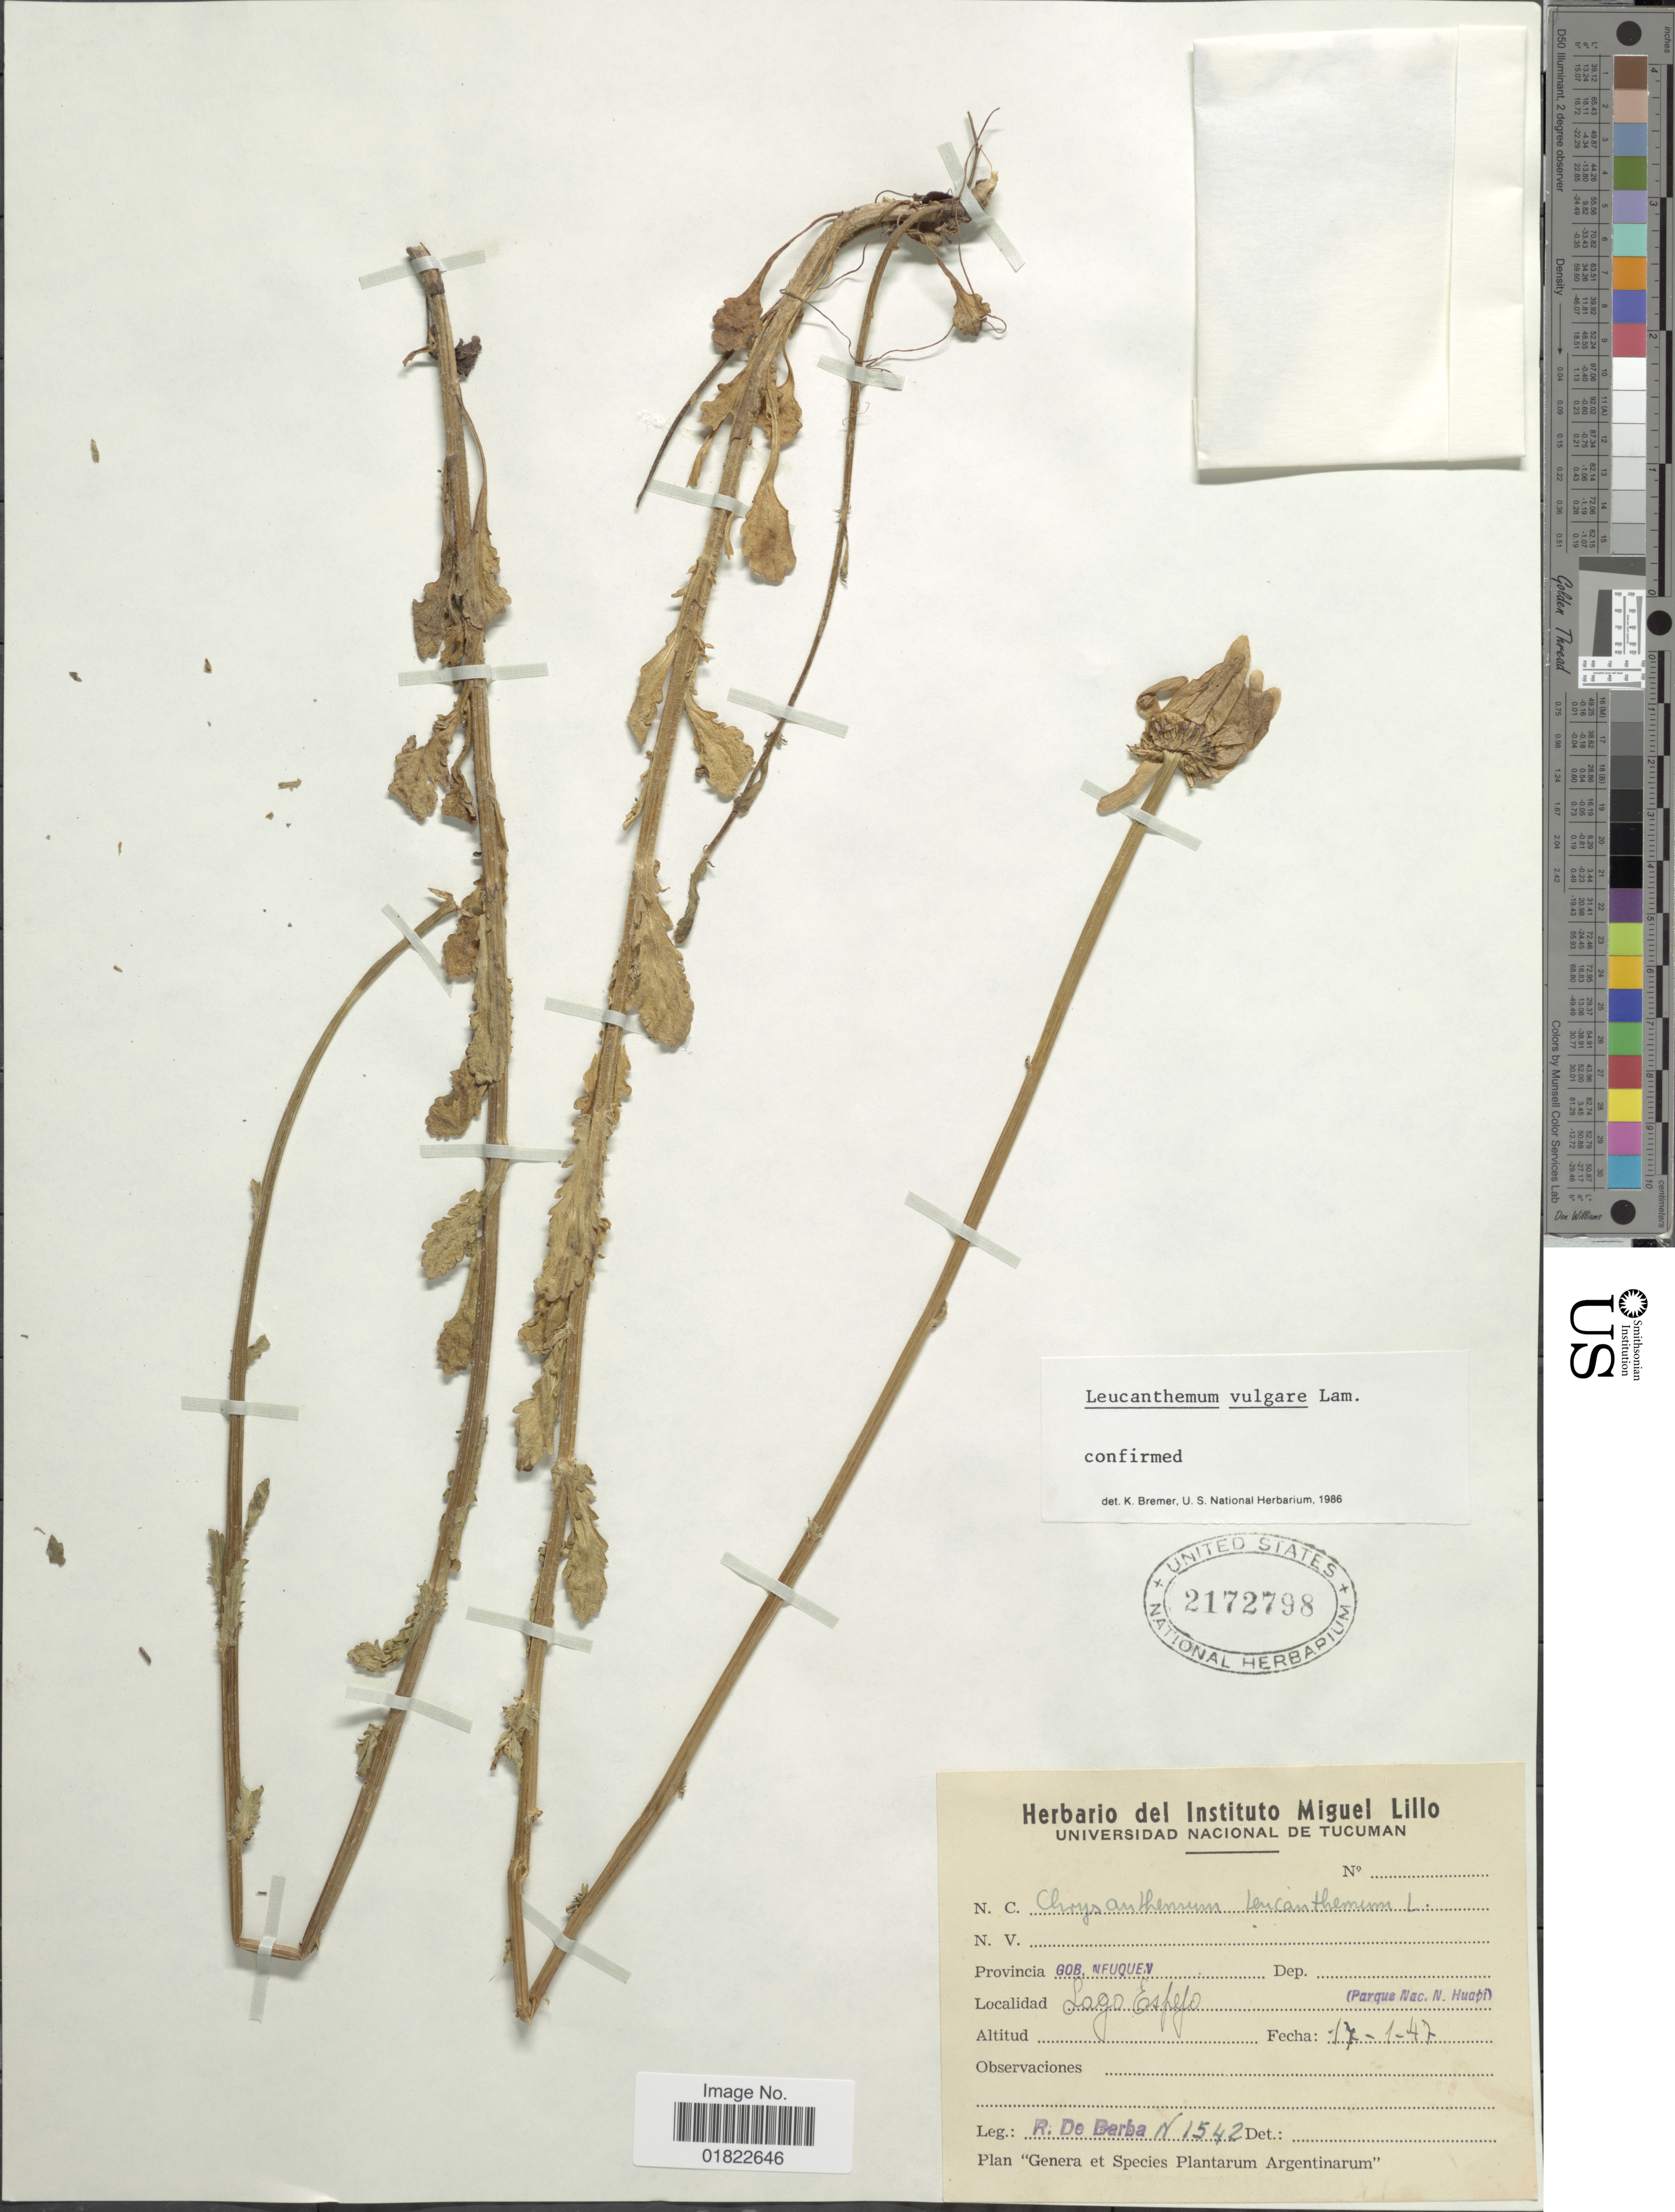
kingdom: Plantae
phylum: Tracheophyta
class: Magnoliopsida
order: Asterales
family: Asteraceae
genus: Leucanthemum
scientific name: Leucanthemum vulgare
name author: Lam.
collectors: R. De Barba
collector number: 1542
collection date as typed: Transcribed d/m/y: 17/1/47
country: Argentina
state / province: Neuquen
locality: Provincia Gob. Neuquen, Lago Espejo, (Parque Nac. N. Huapi.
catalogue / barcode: US 2172798